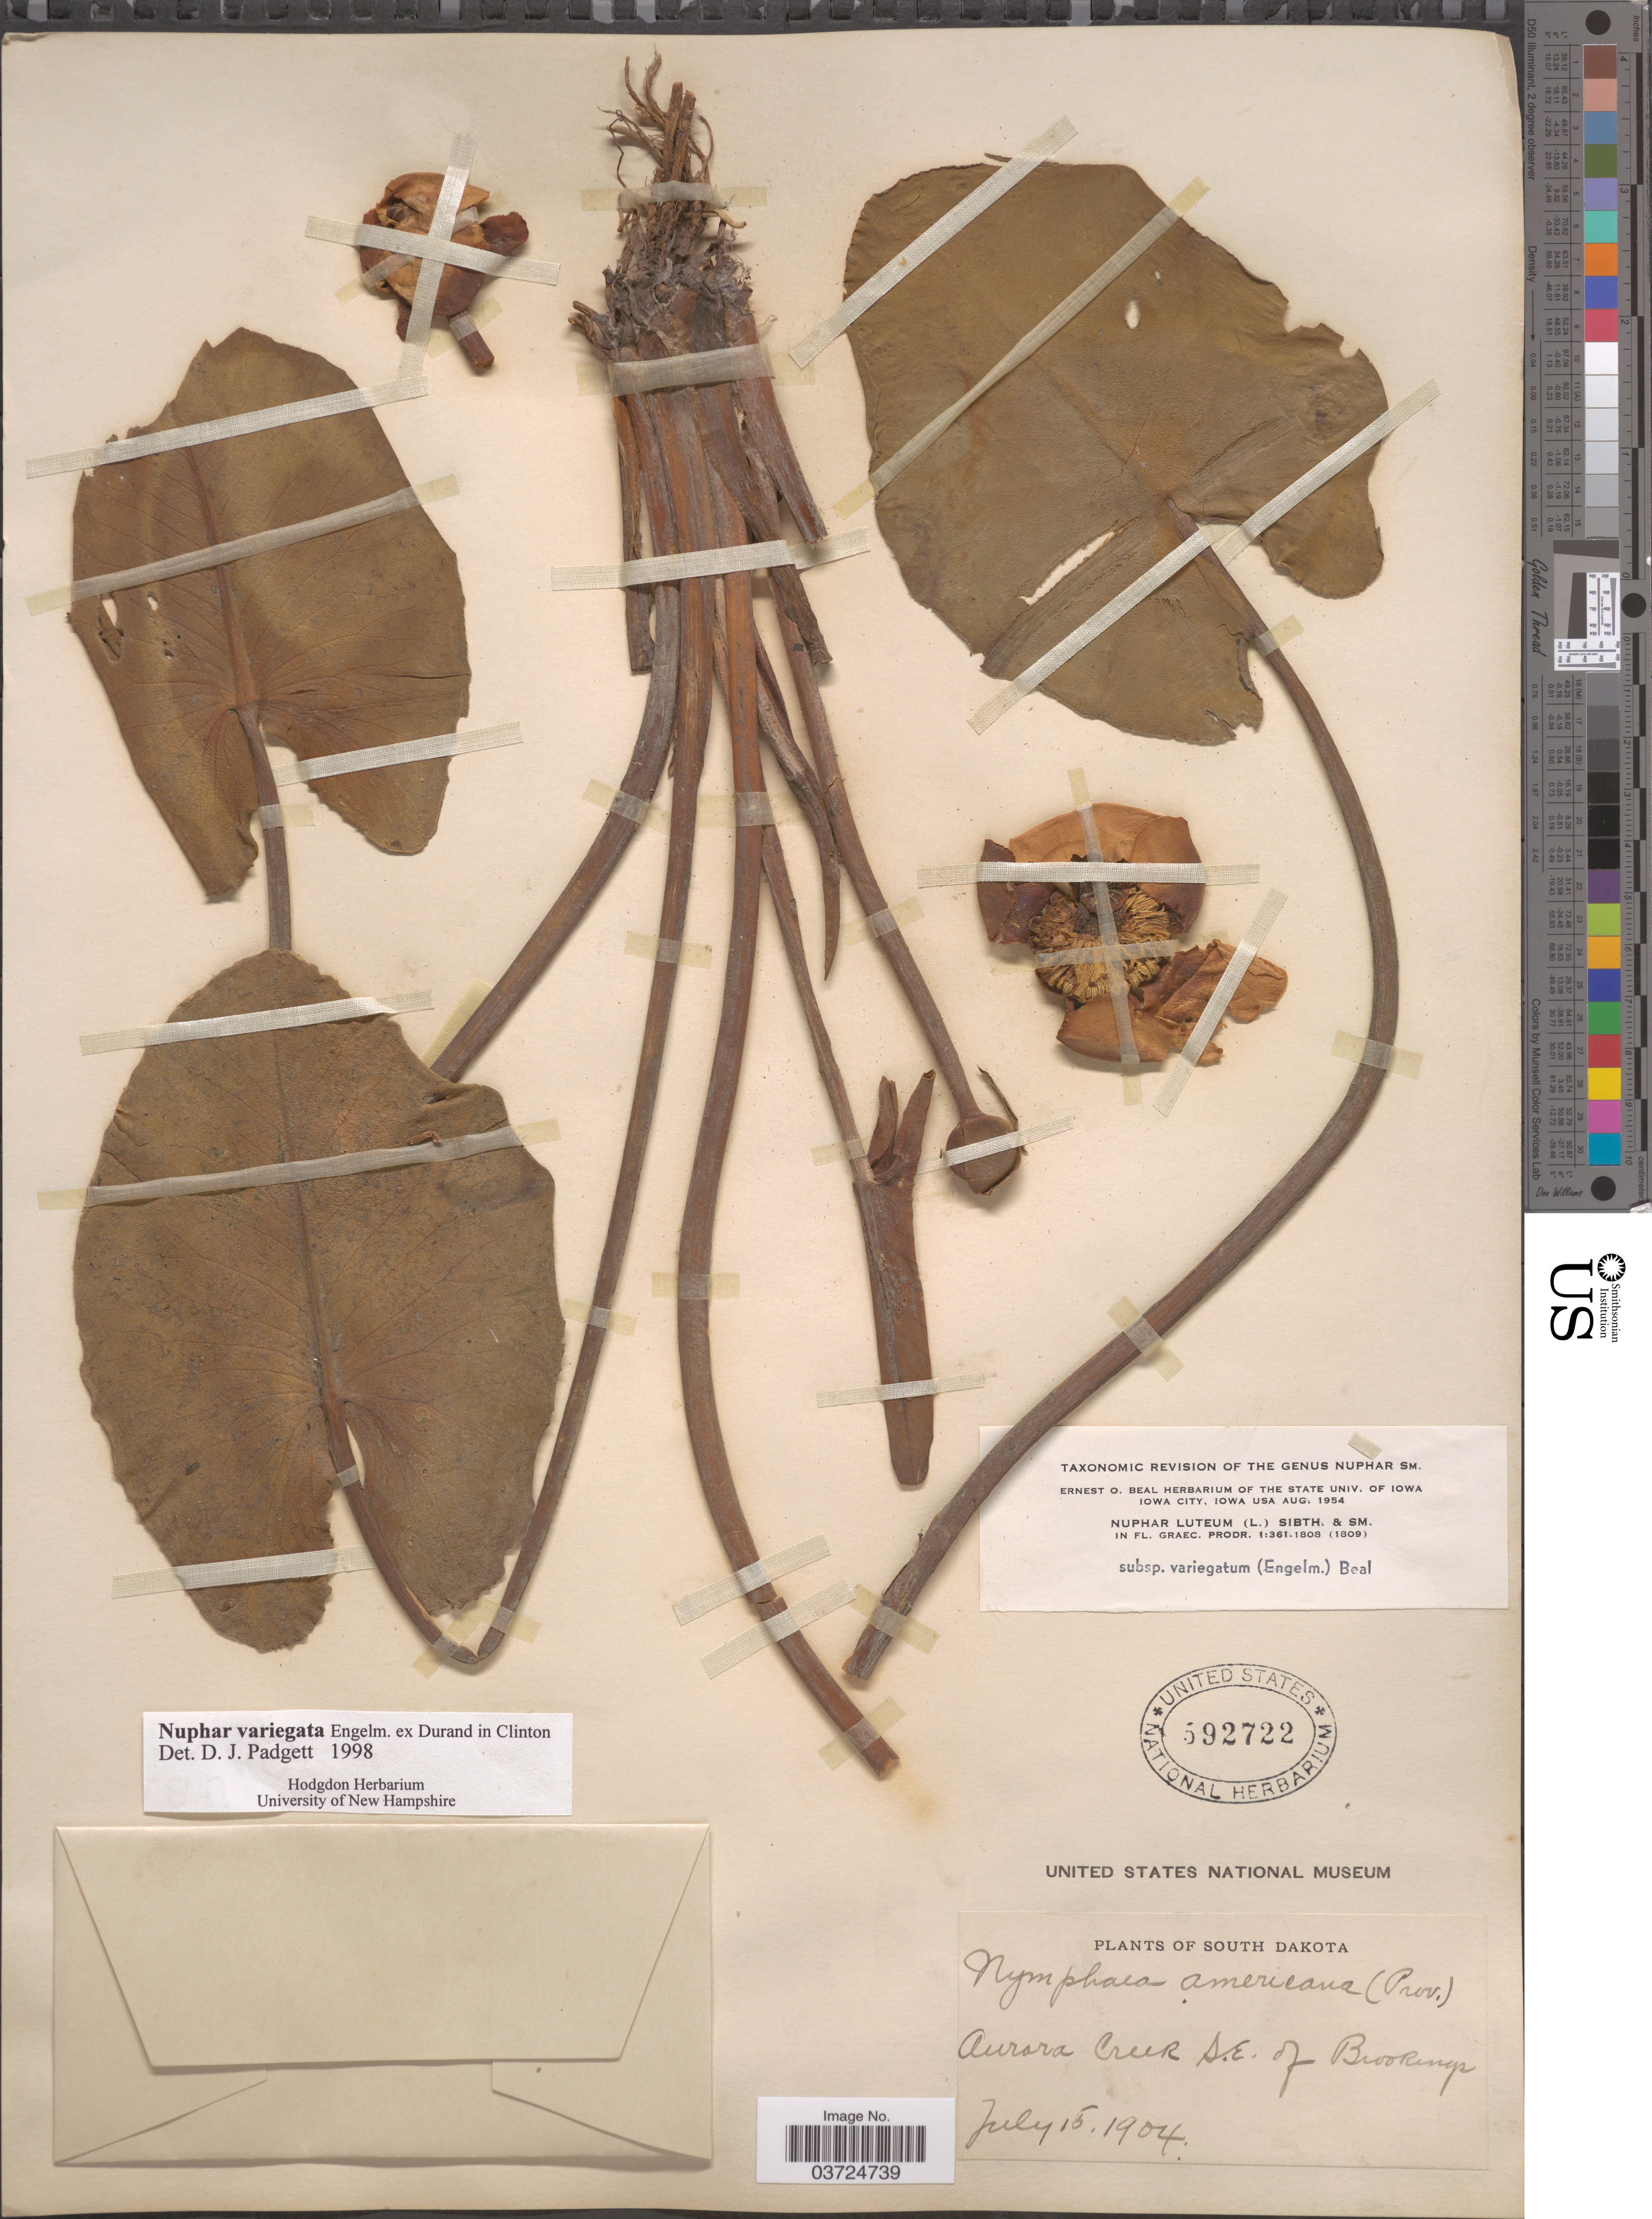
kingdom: Plantae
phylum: Tracheophyta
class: Magnoliopsida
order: Nymphaeales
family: Nymphaeaceae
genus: Nuphar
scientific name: Nuphar variegata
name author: Engelm. ex Durand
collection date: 1904-07-15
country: United States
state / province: South Dakota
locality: Aurora Creek S.E. of Brookings.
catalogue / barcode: US 592722